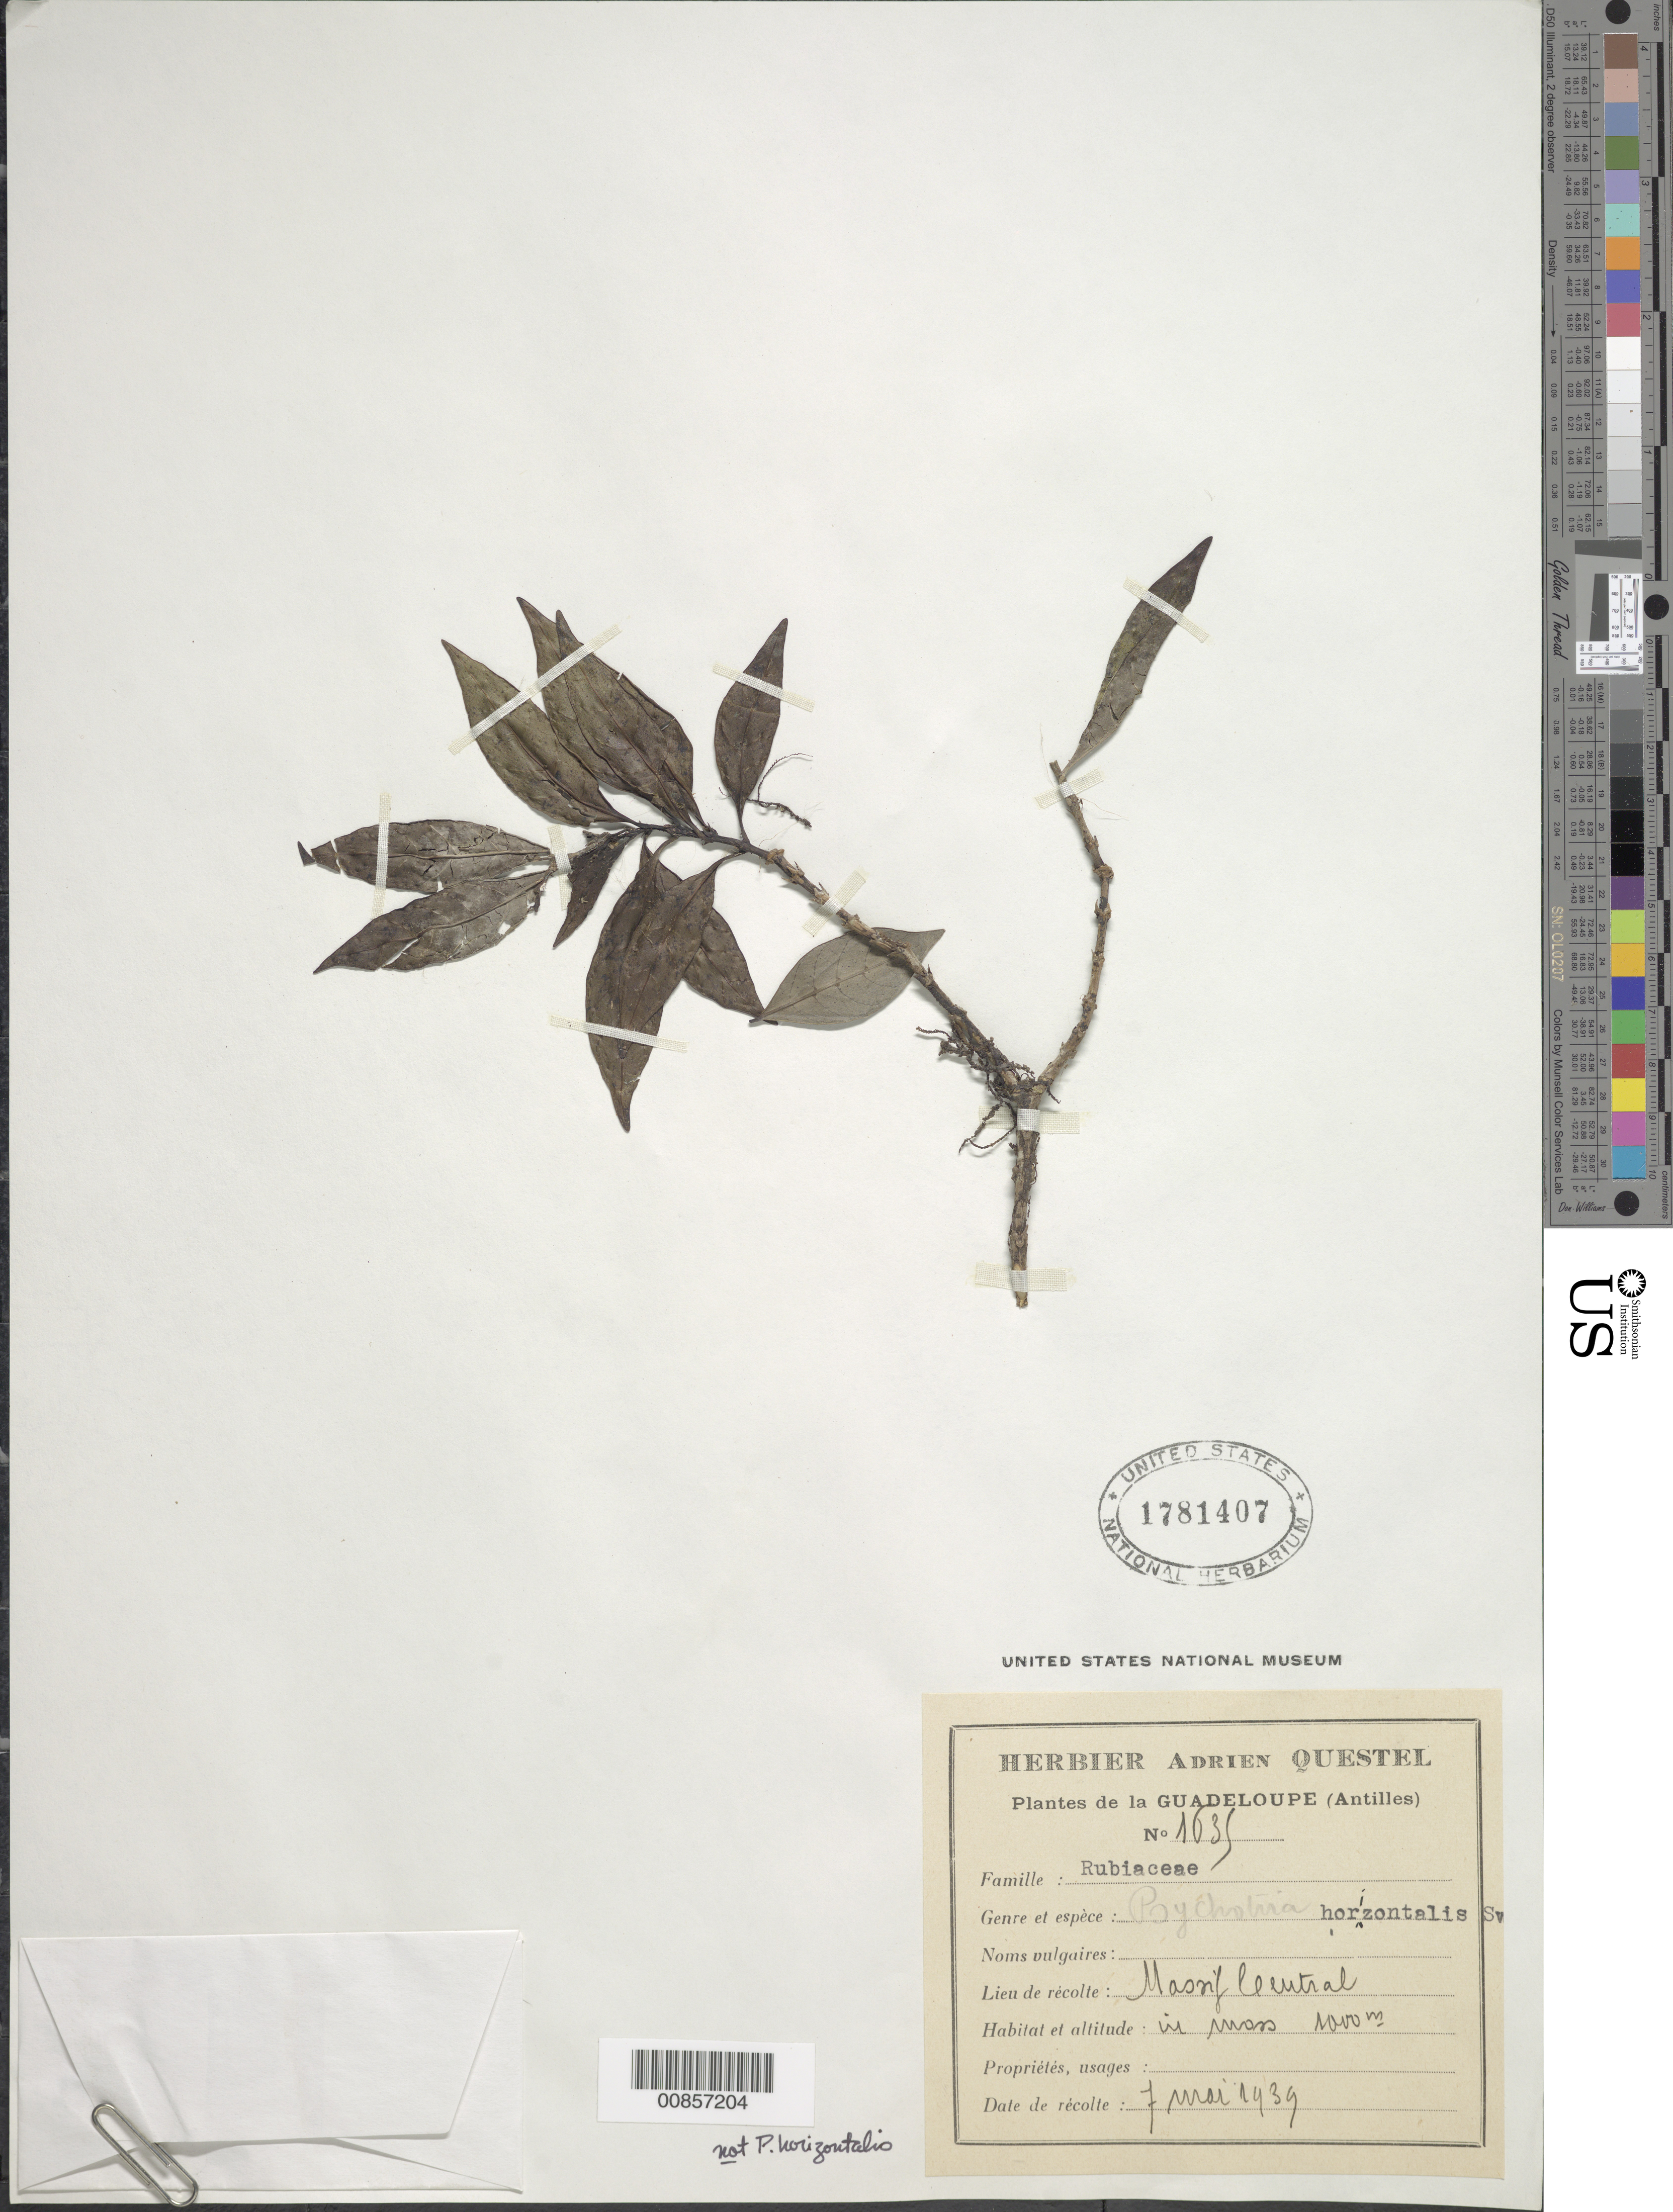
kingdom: Plantae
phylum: Tracheophyta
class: Magnoliopsida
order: Gentianales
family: Rubiaceae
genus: Psychotria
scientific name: Psychotria sp.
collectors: A. Questel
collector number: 1635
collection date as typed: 07 May 1939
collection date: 1939-05-07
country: Guadeloupe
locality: Massif Central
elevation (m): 1000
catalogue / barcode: US 1781407